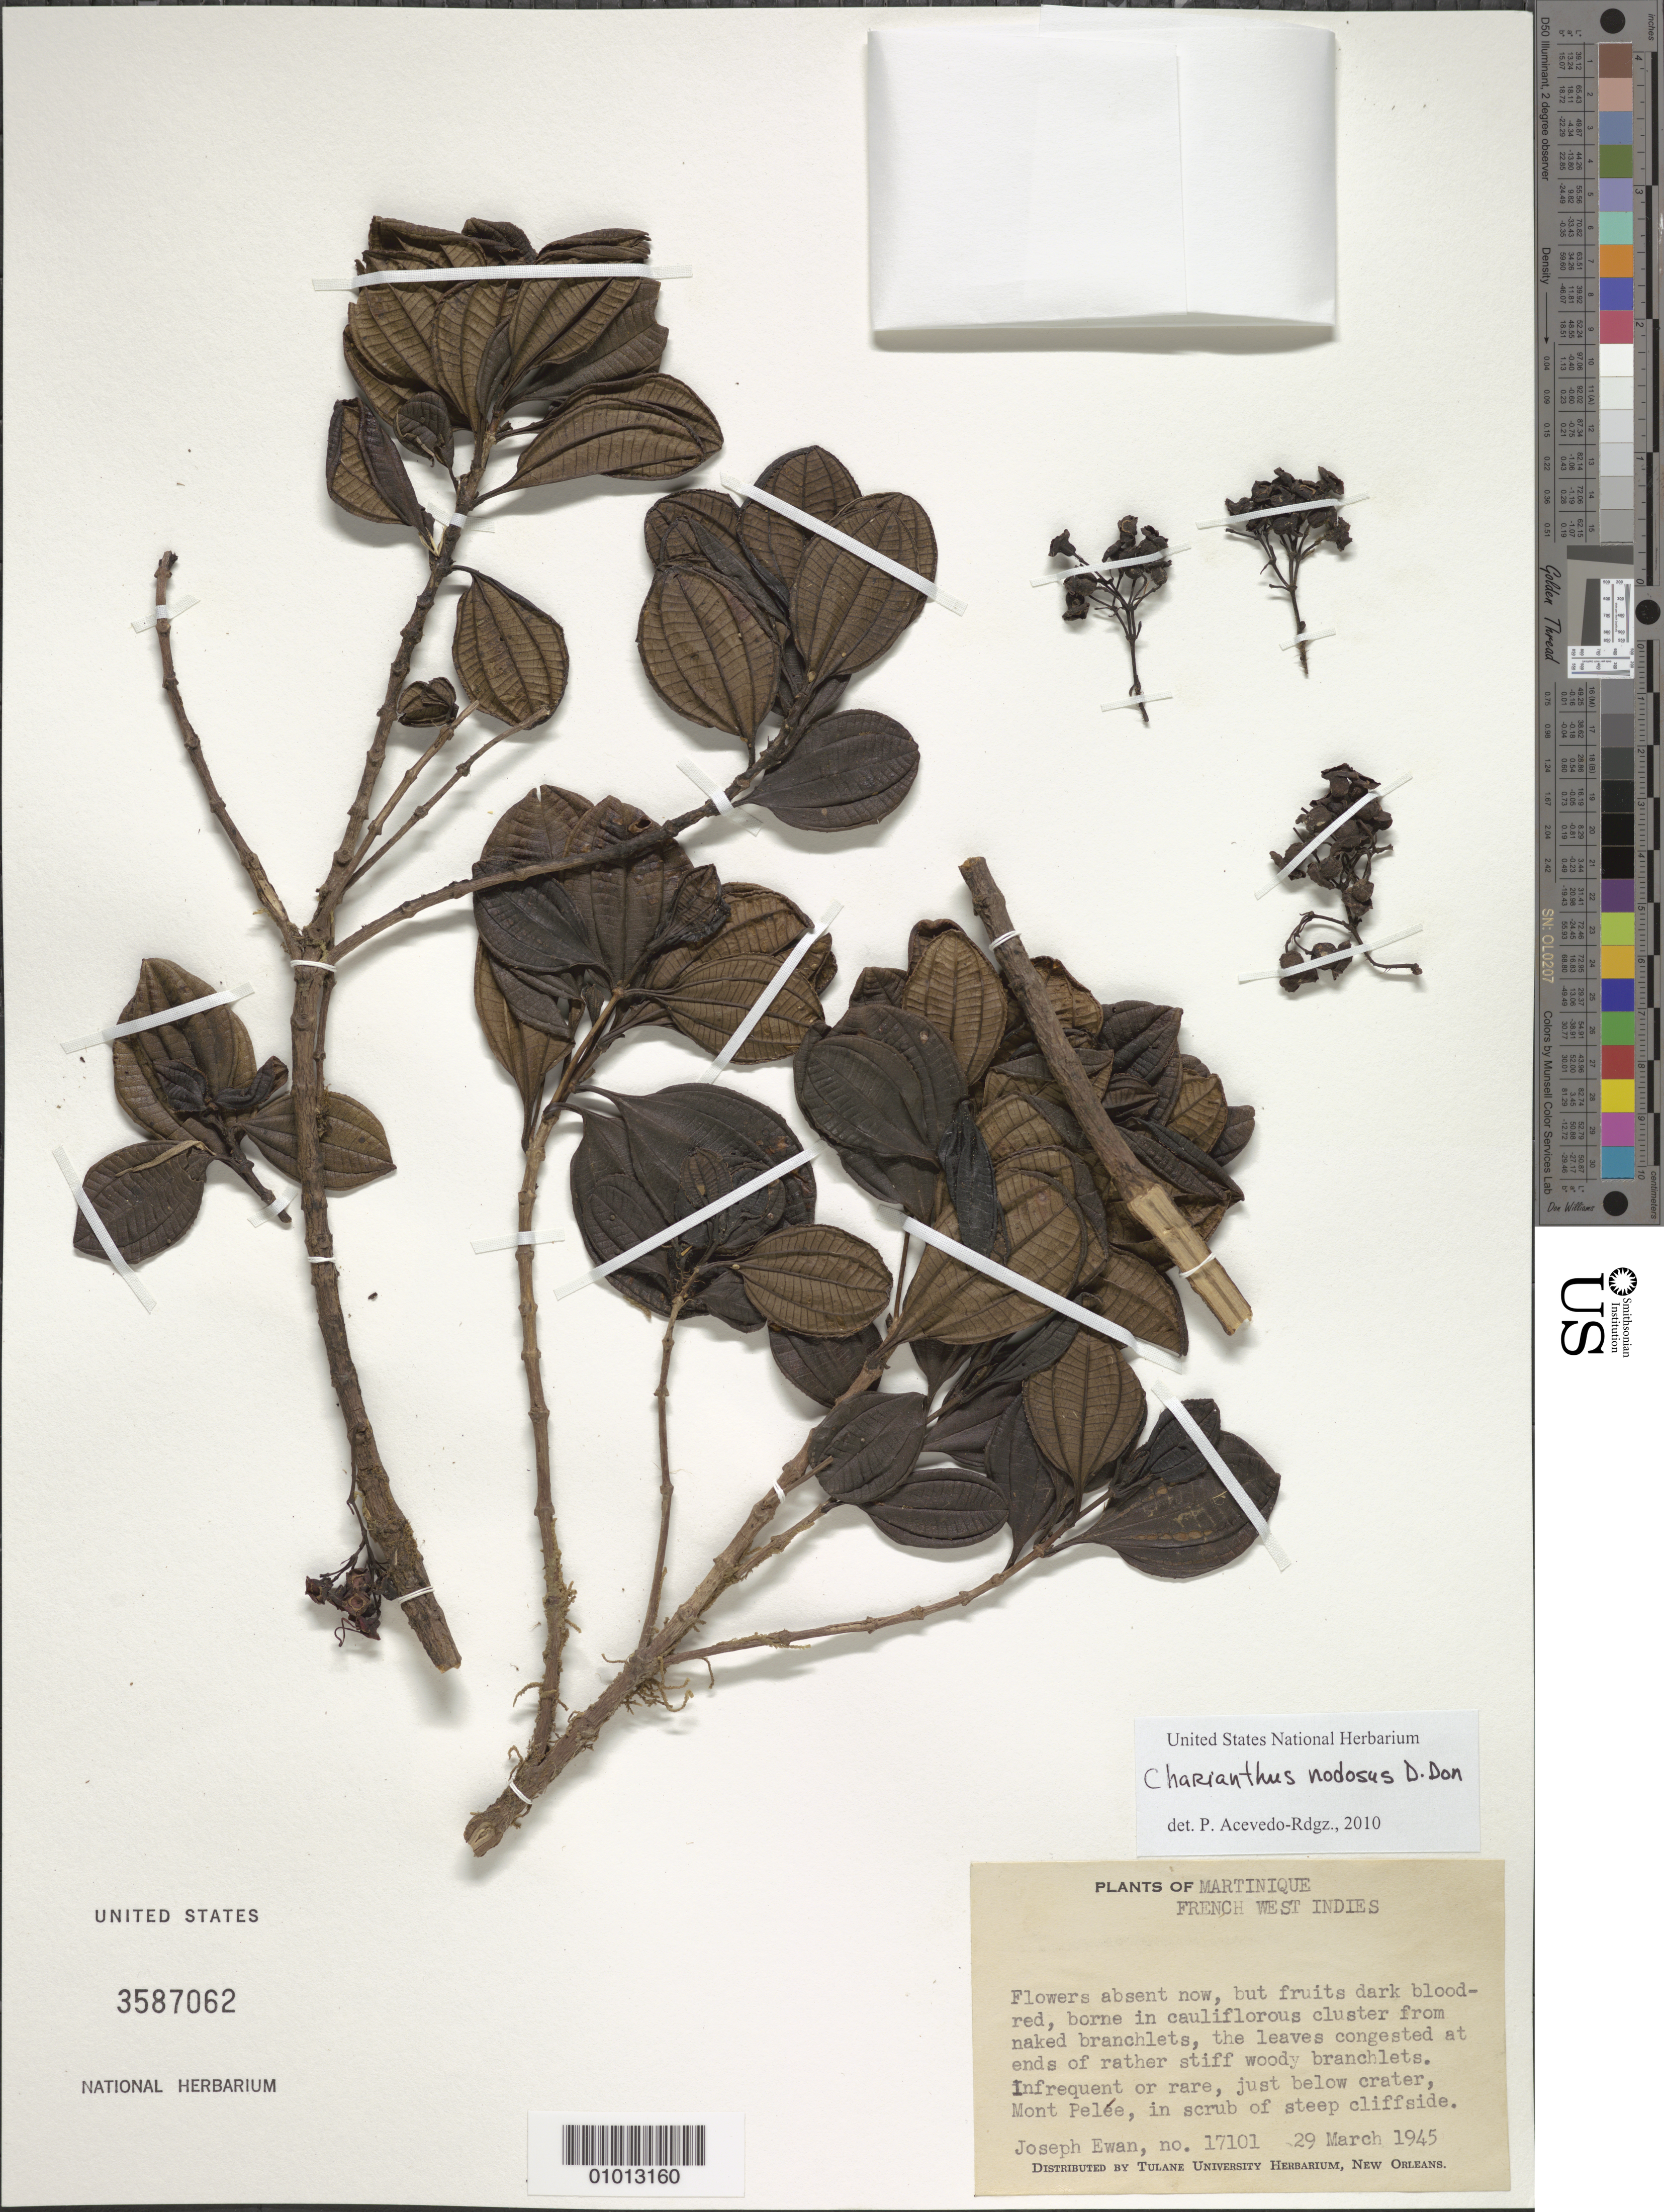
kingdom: Plantae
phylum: Tracheophyta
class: Magnoliopsida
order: Myrtales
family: Melastomataceae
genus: Charianthus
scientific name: Charianthus nodosus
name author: (Desr.) Triana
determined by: Acevedo-Rodríguez, P., (BOT), Smithsonian Institution - National Museum of Natural History (UNITED STATES)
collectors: J. A. Ewan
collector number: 17101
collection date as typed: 29 Mar 1945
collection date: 1945-03-29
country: Martinique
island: Martinique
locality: Mt. Pelée, just below crater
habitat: Just below crater, in scrub or steep cliffside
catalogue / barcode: US 3587062